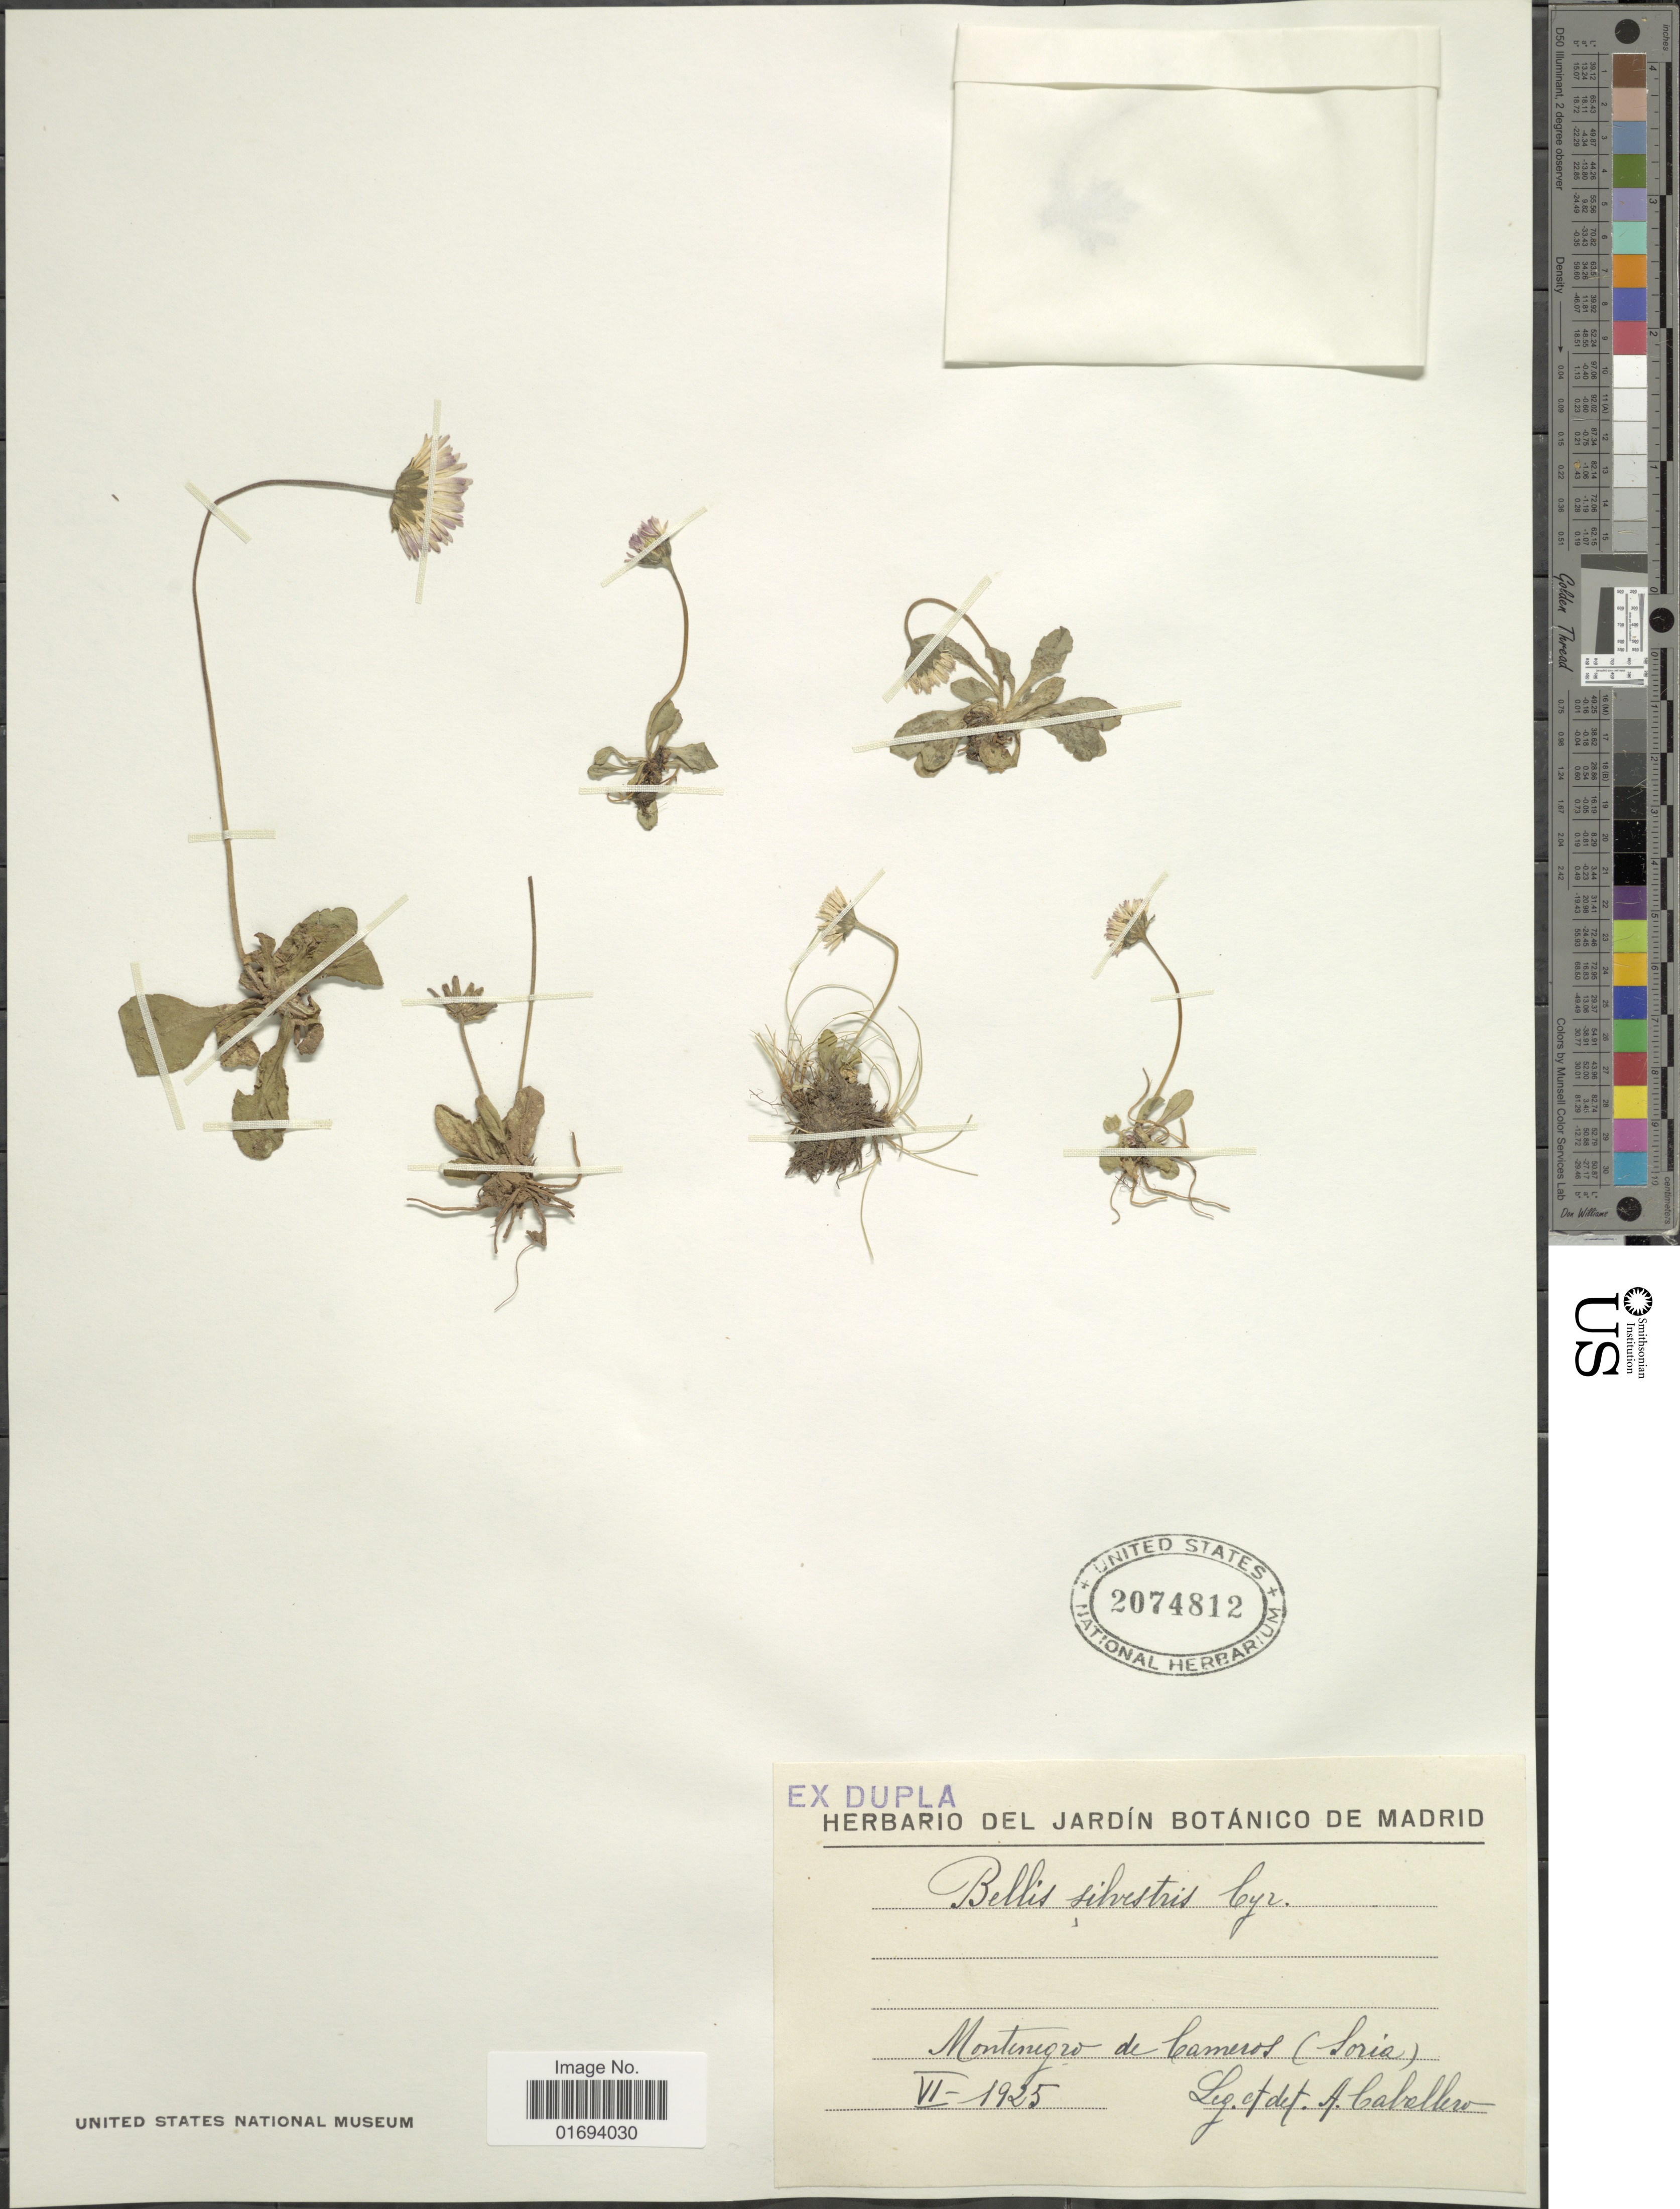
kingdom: Plantae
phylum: Tracheophyta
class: Magnoliopsida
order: Asterales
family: Asteraceae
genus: Bellis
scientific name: Bellis sylvestris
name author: Cirillo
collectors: A. Caballero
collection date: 1925-06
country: Spain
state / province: Castilla y León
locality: Montenegro de Cameros (Soria)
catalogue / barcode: US 2074812